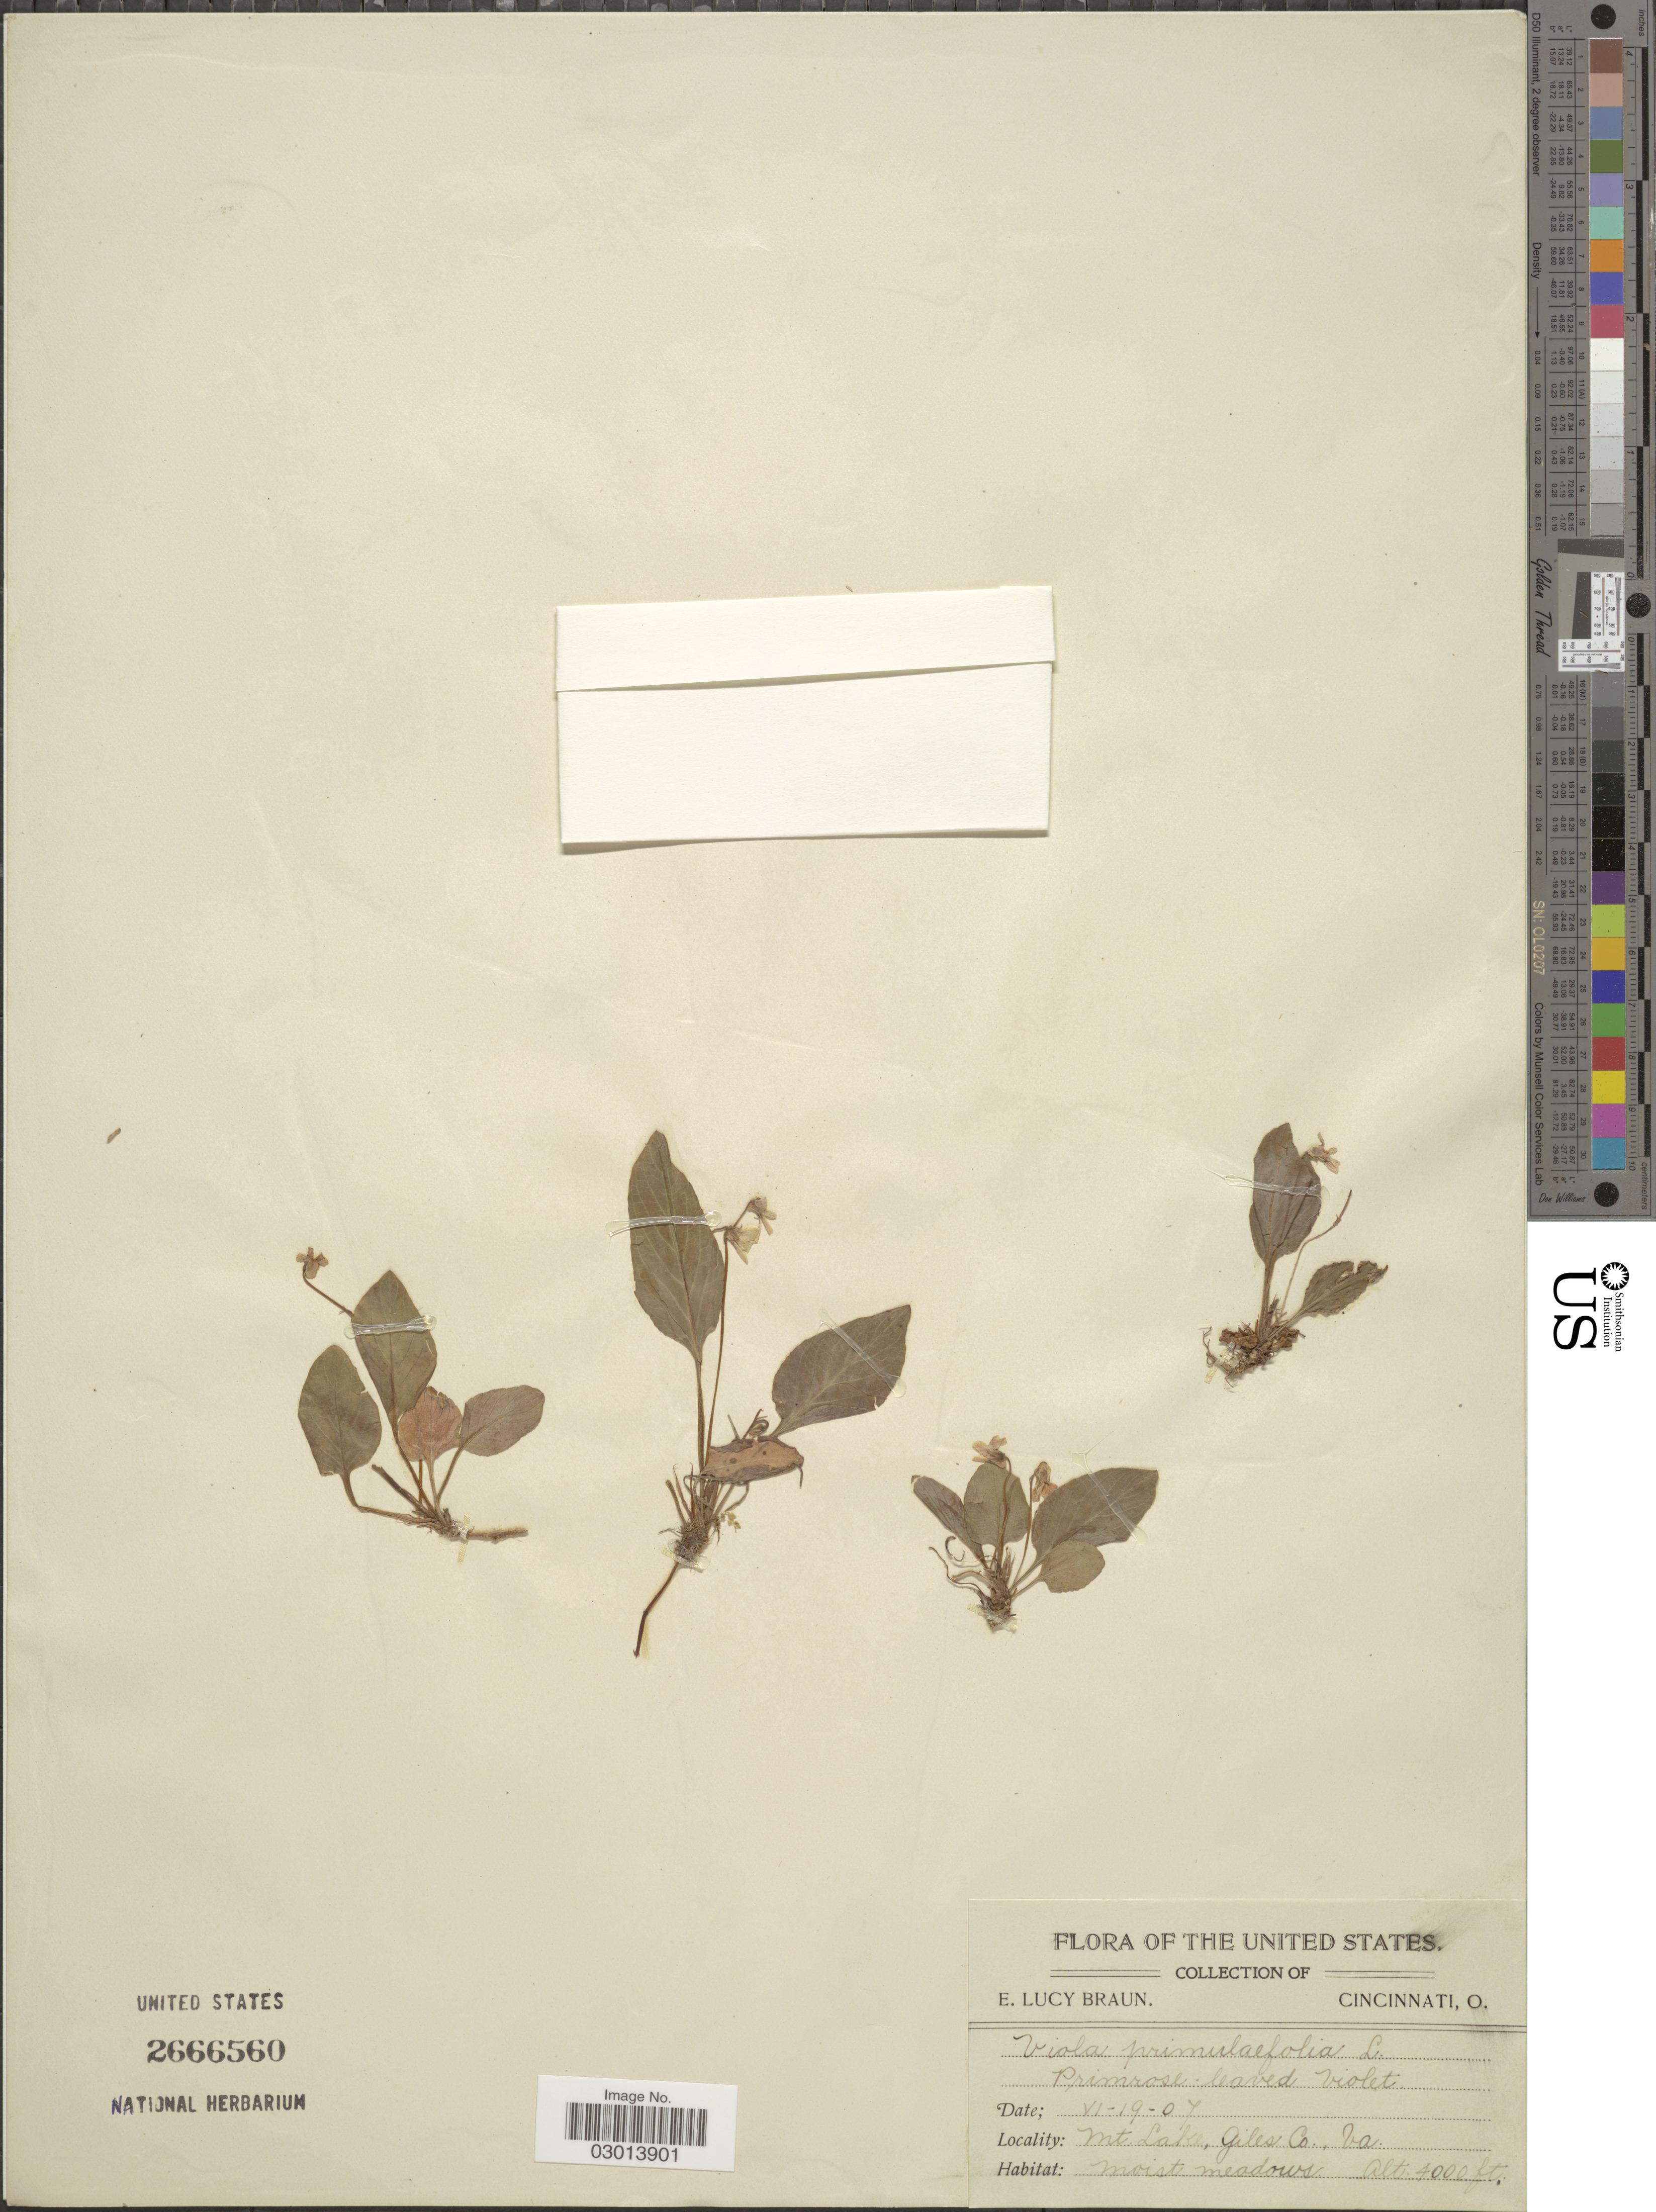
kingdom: Plantae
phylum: Tracheophyta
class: Magnoliopsida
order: Malpighiales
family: Violaceae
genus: Viola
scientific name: Viola primulifolia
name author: L.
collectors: E. L. Braun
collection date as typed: Transcribed d/m/y: 19/6/7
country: United States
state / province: Virginia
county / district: Giles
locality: Mt. Lake, Giles Co.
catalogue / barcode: US 2666560